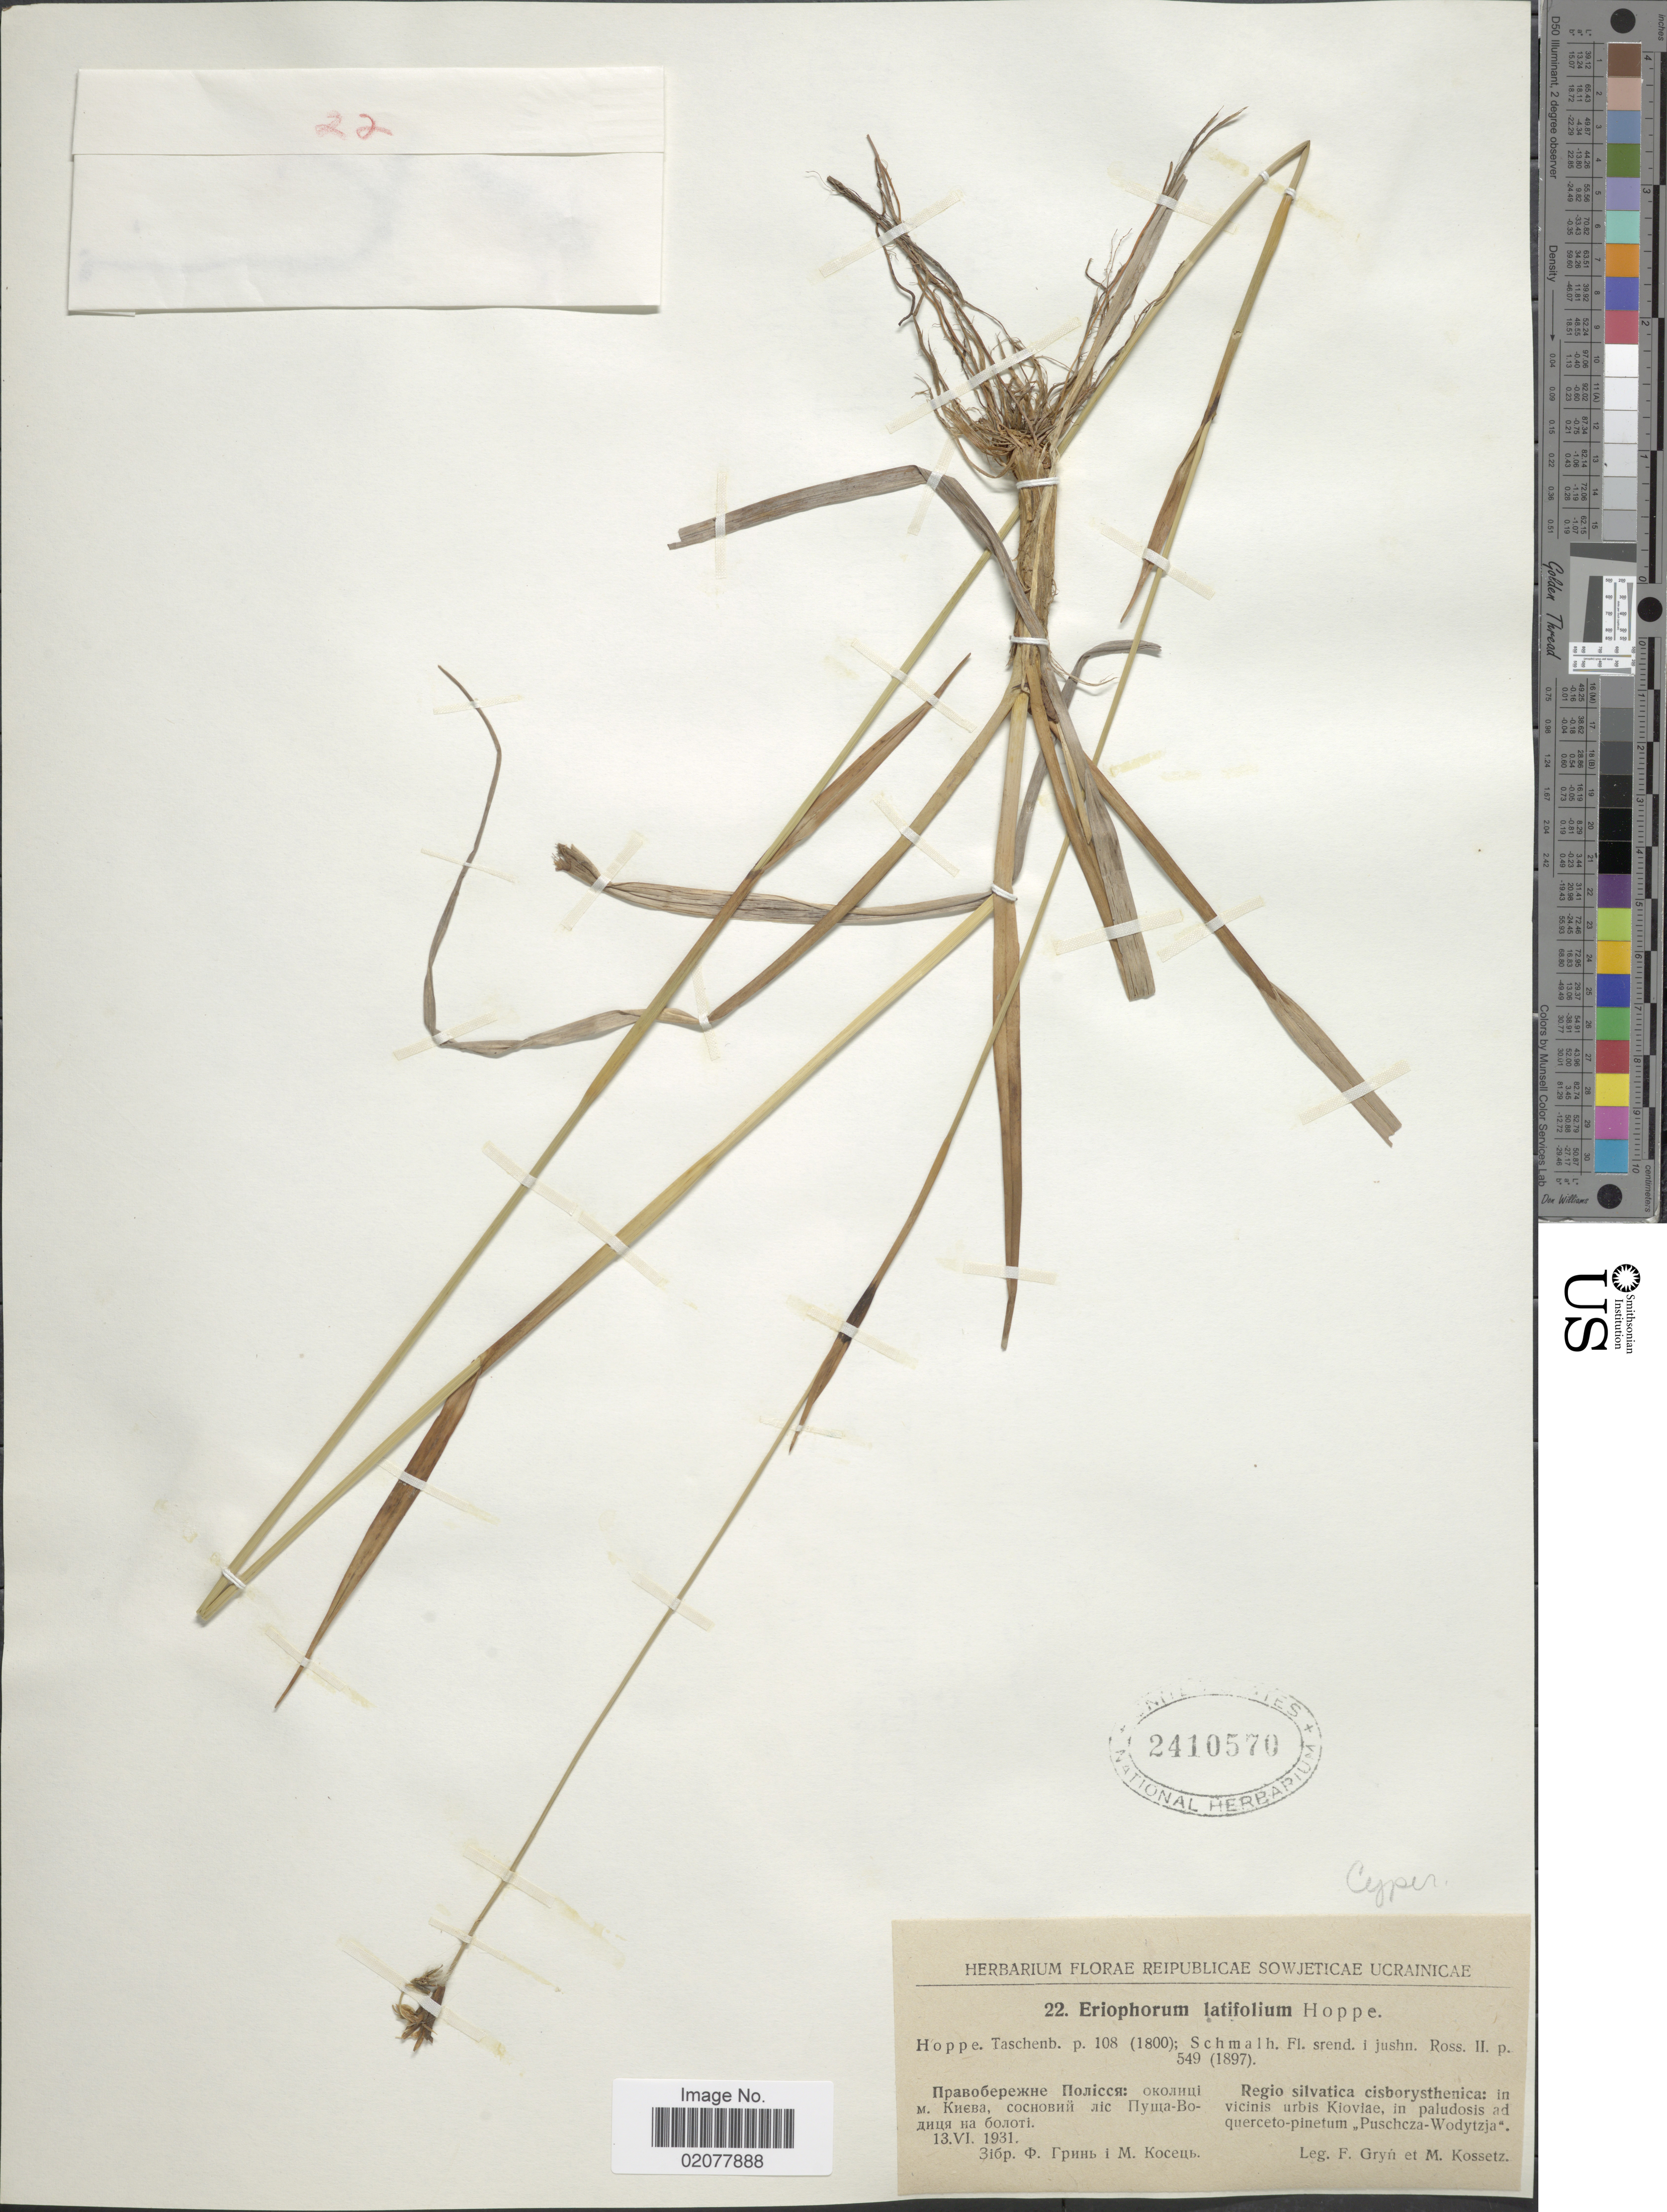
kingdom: Plantae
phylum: Tracheophyta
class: Liliopsida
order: Poales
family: Cyperaceae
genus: Eriophorum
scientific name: Eriophorum latifolium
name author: Hoppe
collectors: F. Gryn & M. Kossetz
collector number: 22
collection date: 1931-06-13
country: Ukraine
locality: Reipublicae Sowjeticae Ucrainicae. Regio silvatica cisborysthenica: in vicinis urbis Kioviae, in paludosis ad querceto-pinetum Puschcza-Wodytzja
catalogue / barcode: US 2410570